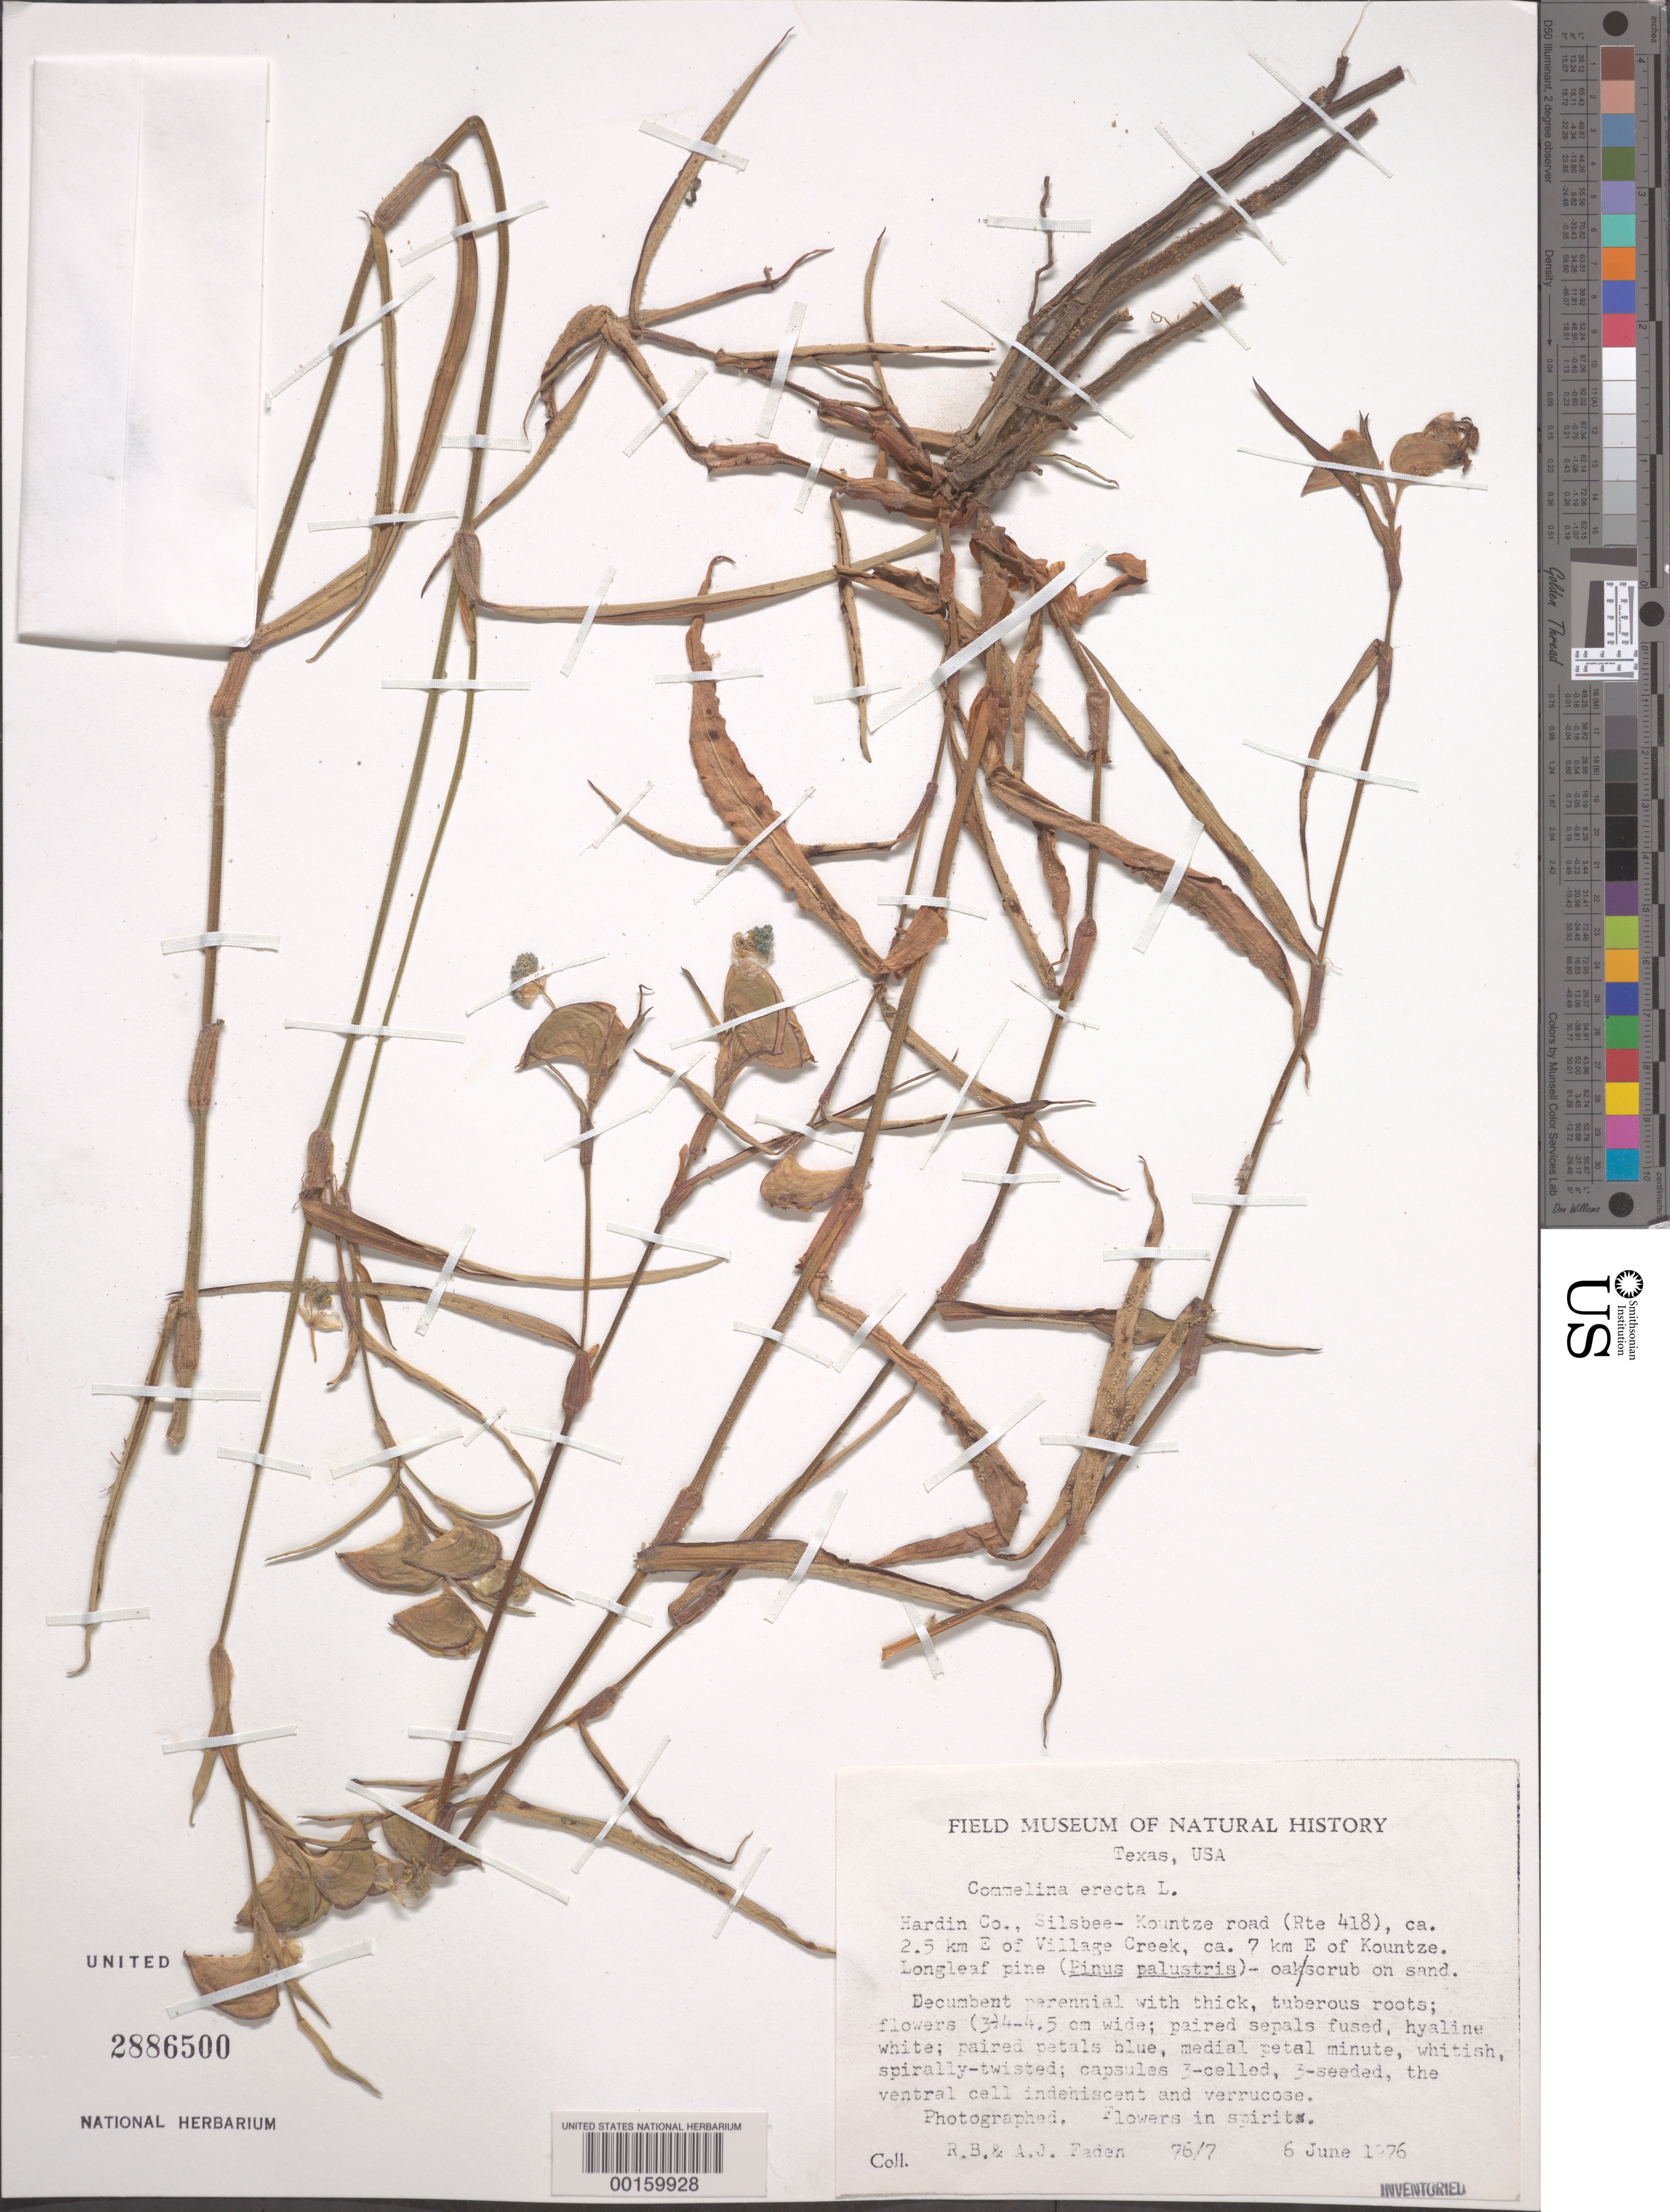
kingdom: Plantae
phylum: Tracheophyta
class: Liliopsida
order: Commelinales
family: Commelinaceae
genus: Commelina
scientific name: Commelina erecta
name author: L.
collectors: R. B. Faden & A. J. Faden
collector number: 76/7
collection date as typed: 06 Jun 1976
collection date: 1976-06-06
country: United States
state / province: Texas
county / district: Hardin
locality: Silsbee-kountze rd, 2.5 km e of village creek, 7 km e of kountze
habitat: On sand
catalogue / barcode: US 2886500